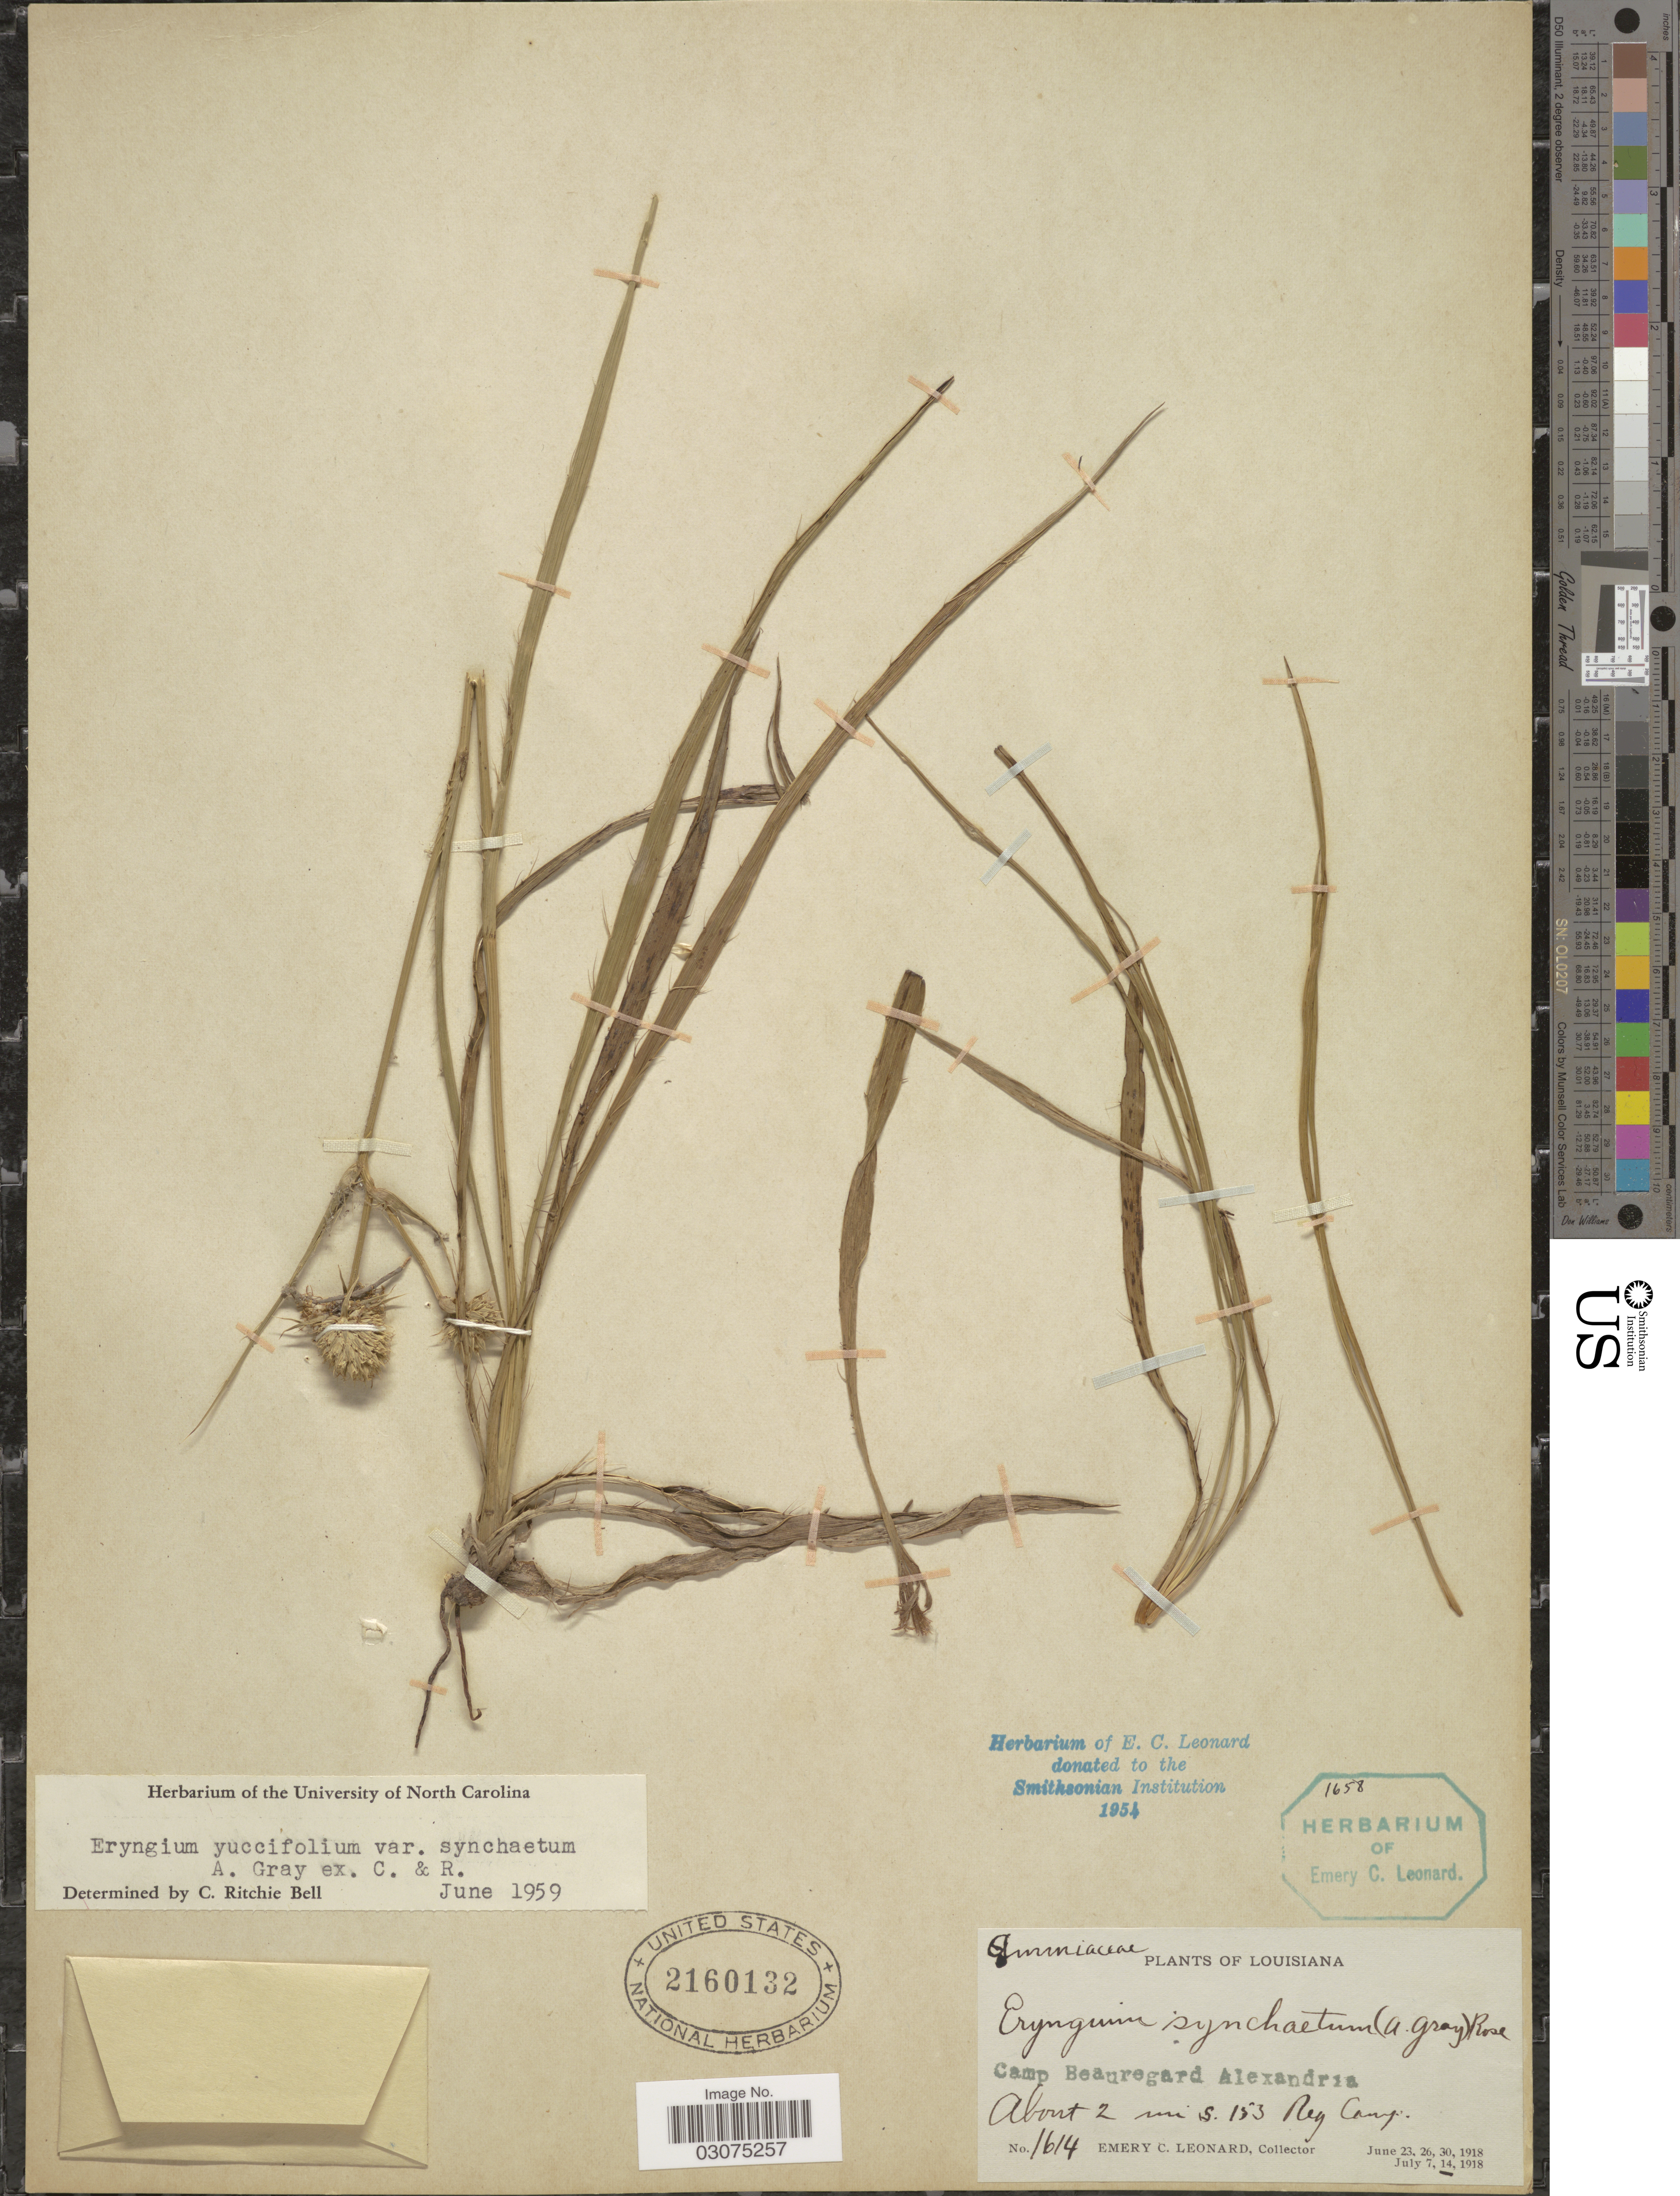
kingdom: Plantae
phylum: Tracheophyta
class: Magnoliopsida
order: Apiales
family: Apiaceae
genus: Eryngium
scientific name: Eryngium yuccifolium var. synchaetum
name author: A. Gray ex J.M. Coult. & Rose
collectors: E. C. Leonard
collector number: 1614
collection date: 1918-07-14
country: United States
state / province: Louisiana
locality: Camp Beauregard Alexandria. About 2 mi S. 153 Reg Camp.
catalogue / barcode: US 2160132